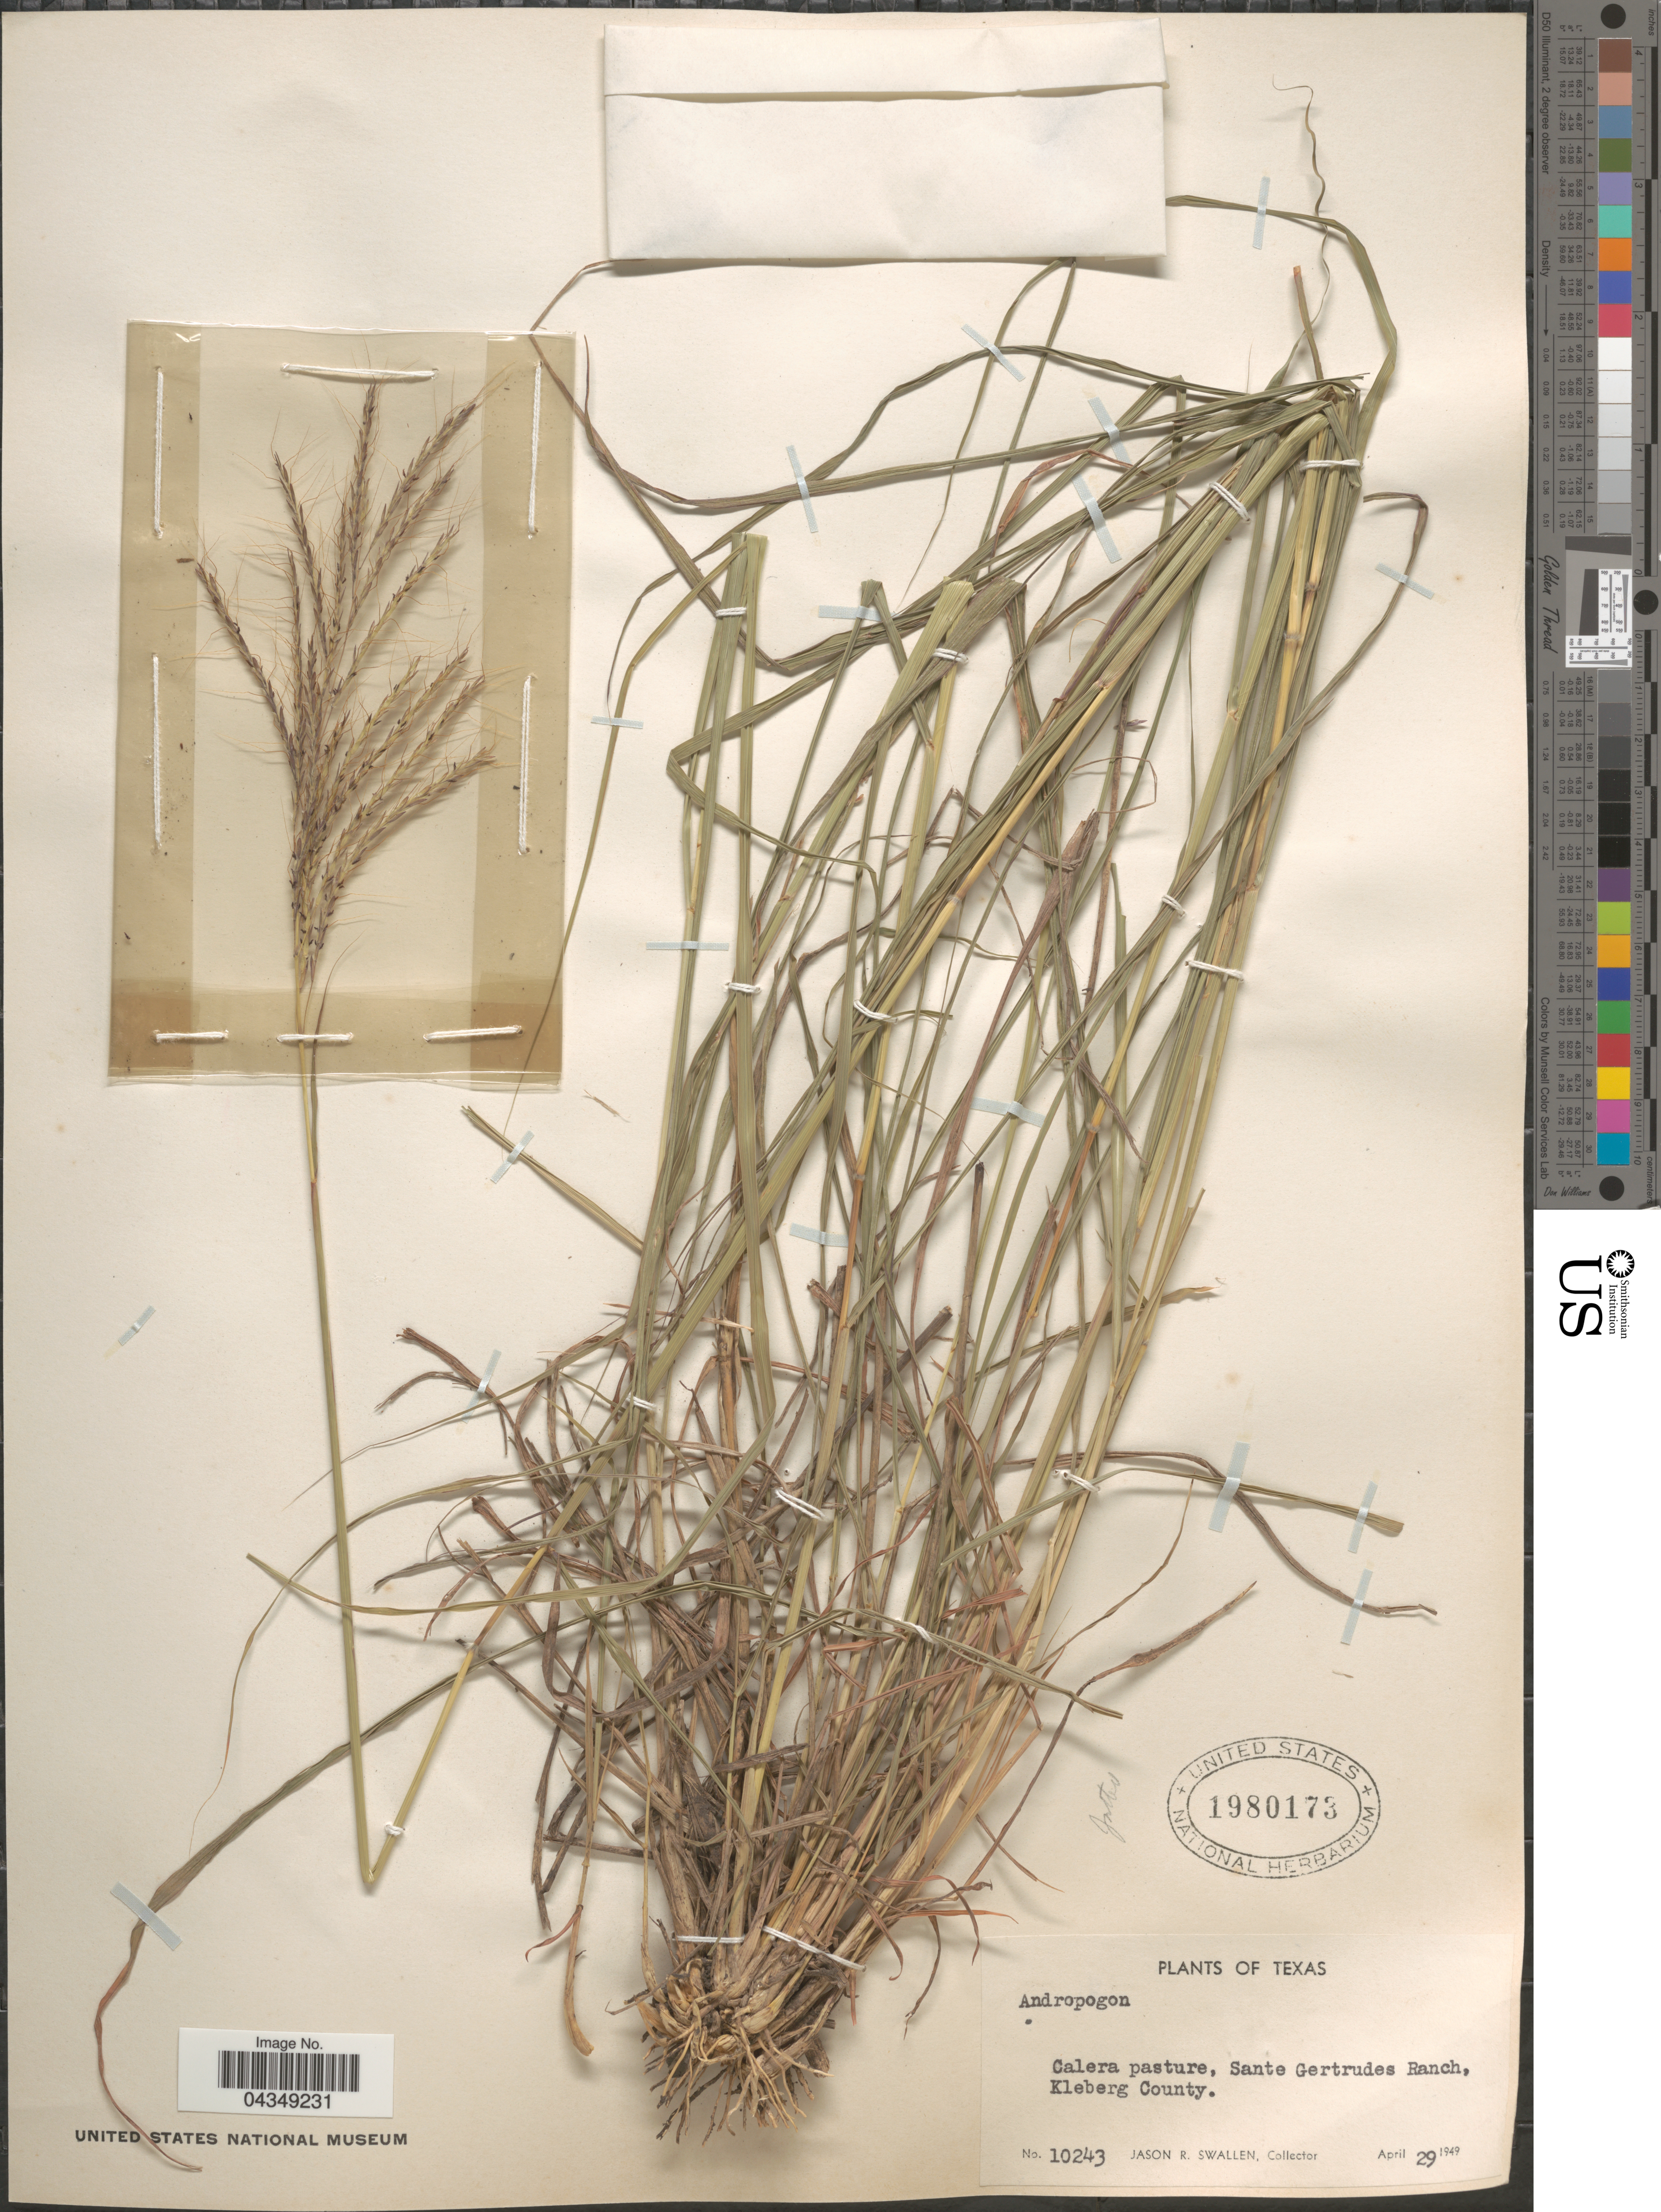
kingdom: Plantae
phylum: Tracheophyta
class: Liliopsida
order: Poales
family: Poaceae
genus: Bothriochloa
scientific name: Bothriochloa bladhii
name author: (Retz.) S.T. Blake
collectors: J. R. Swallen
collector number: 10243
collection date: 1949-04-29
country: United States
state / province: Texas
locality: Calera pasture, Sante Gertrudes Ranch, Kleberg County.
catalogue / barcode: US 1980173